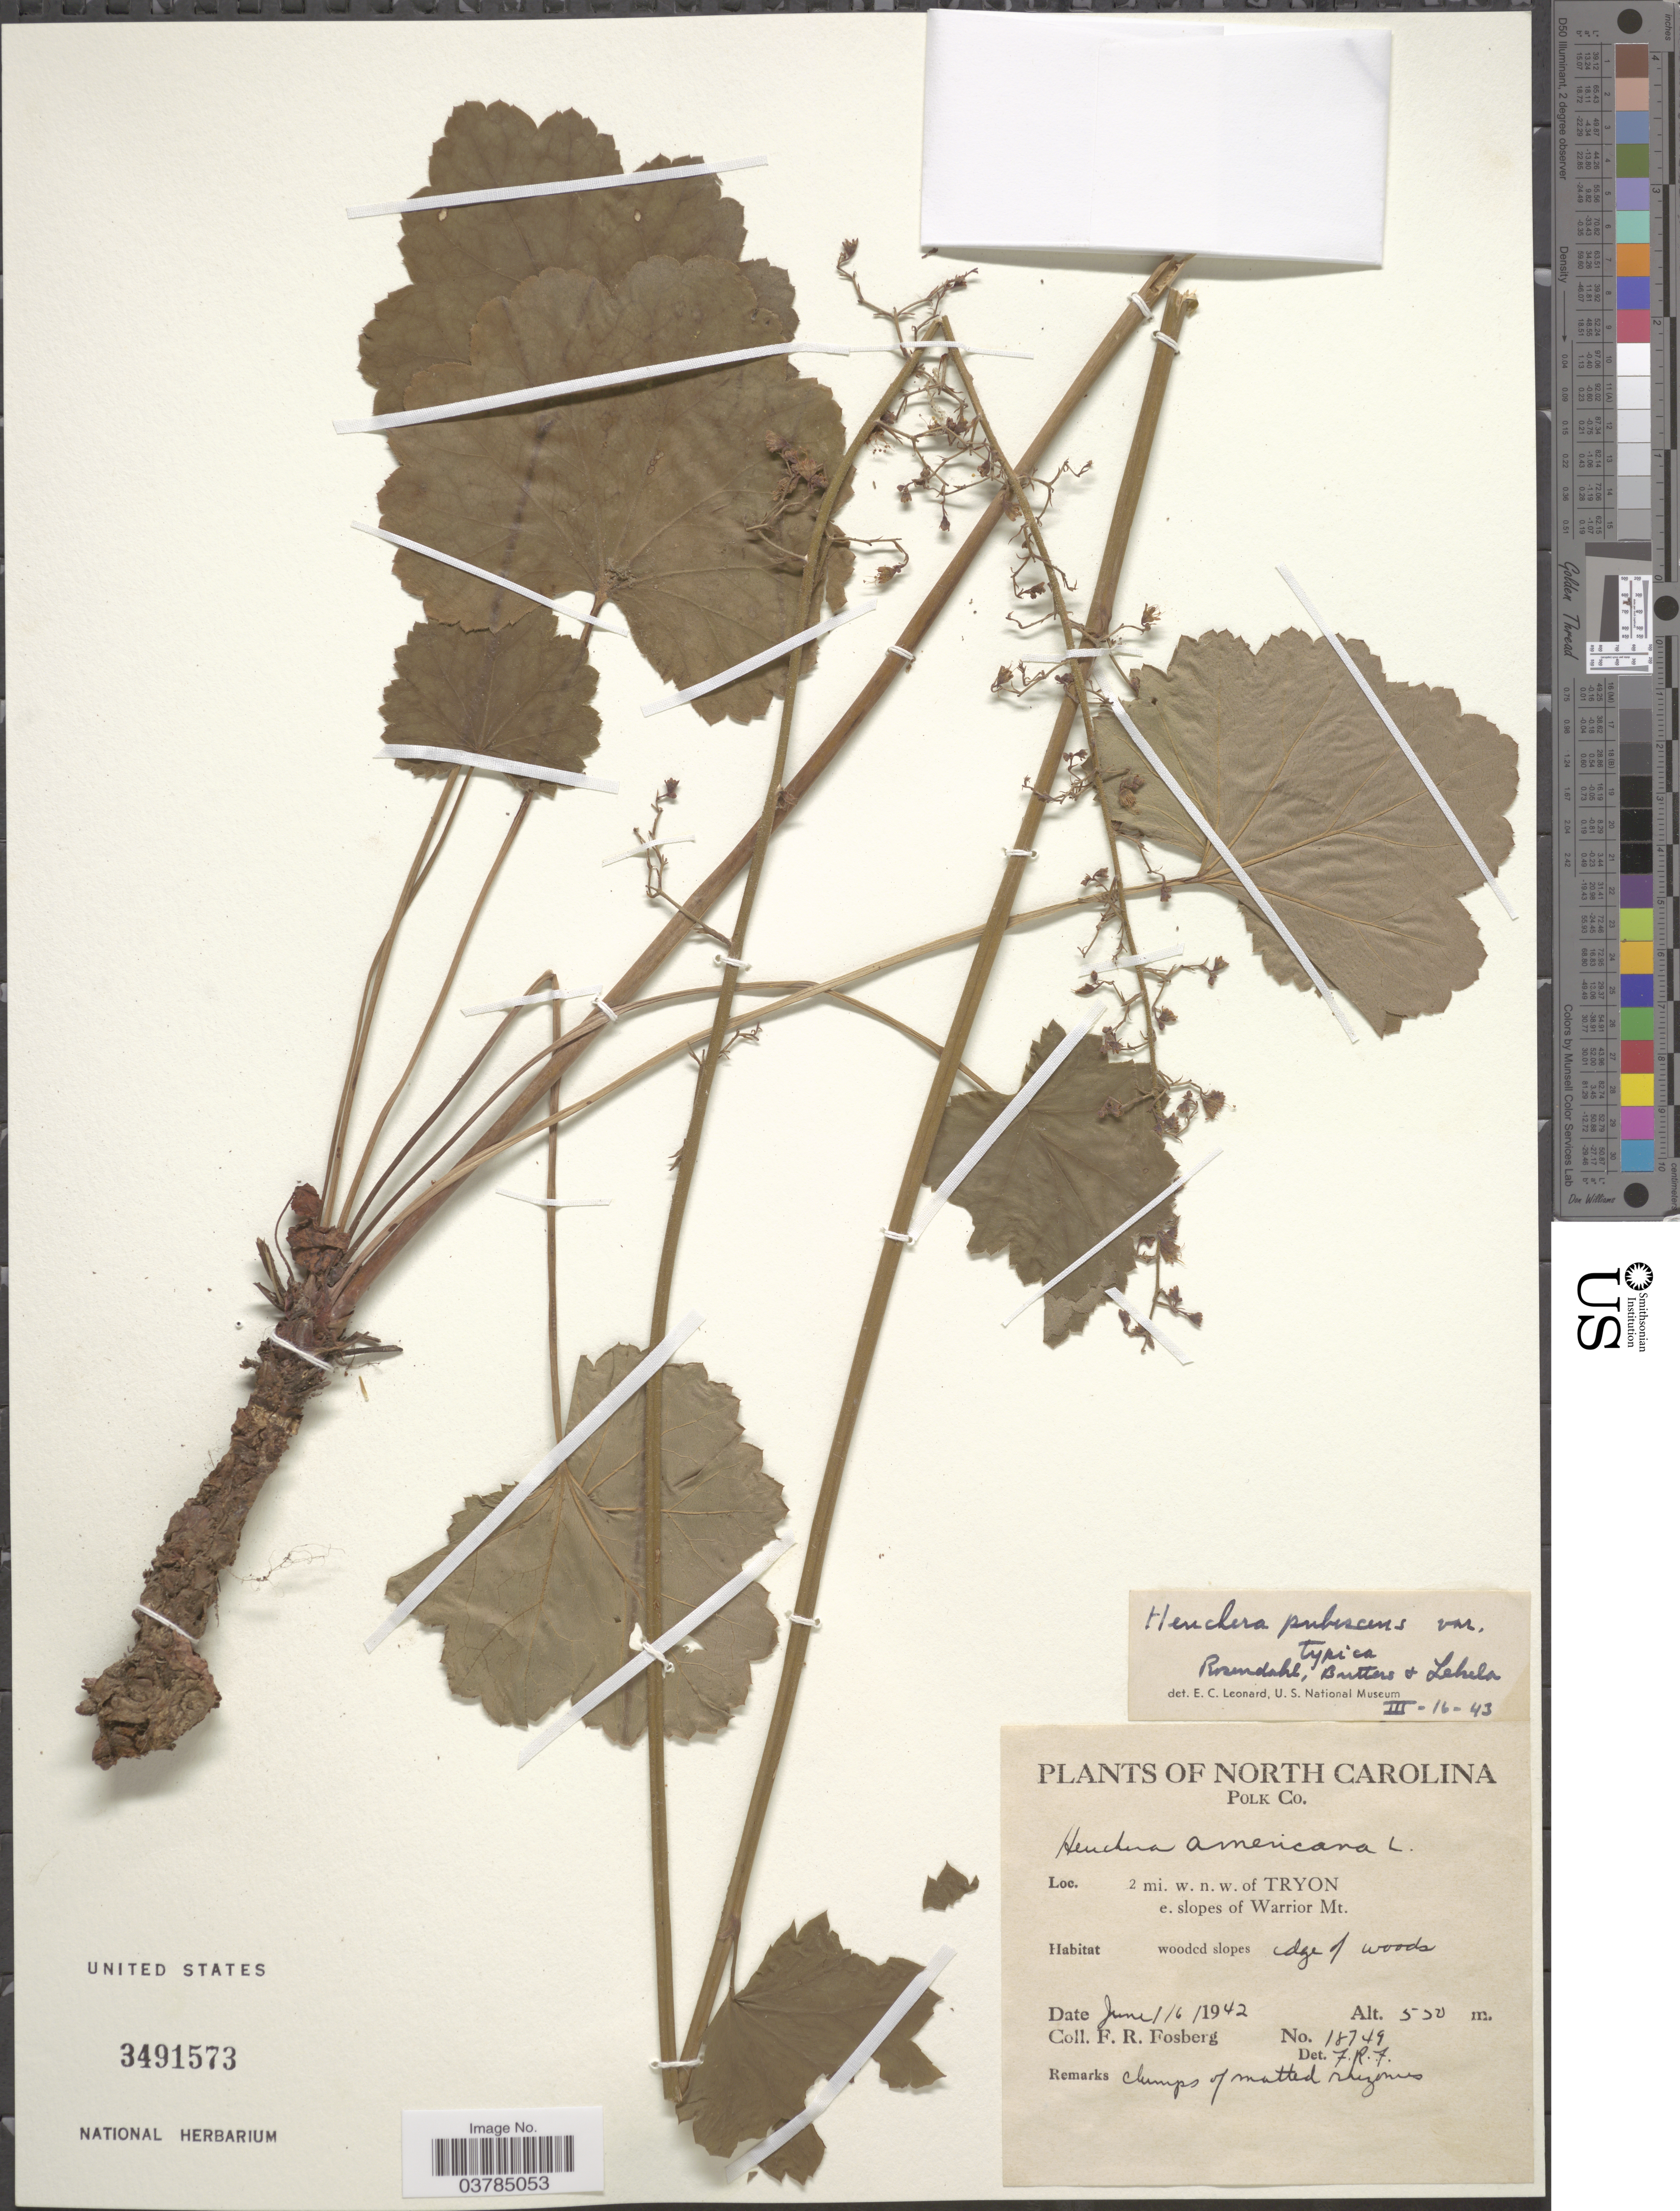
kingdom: Plantae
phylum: Tracheophyta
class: Magnoliopsida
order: Saxifragales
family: Saxifragaceae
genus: Heuchera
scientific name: Heuchera pubescens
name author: Pursh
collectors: F. R. Fosberg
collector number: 18749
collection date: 1942-06-16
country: United States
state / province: North Carolina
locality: Polk Co. 2 mi. w. n.w. of Tryon e. slopes of Warrior Mt.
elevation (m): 550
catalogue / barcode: US 3491573